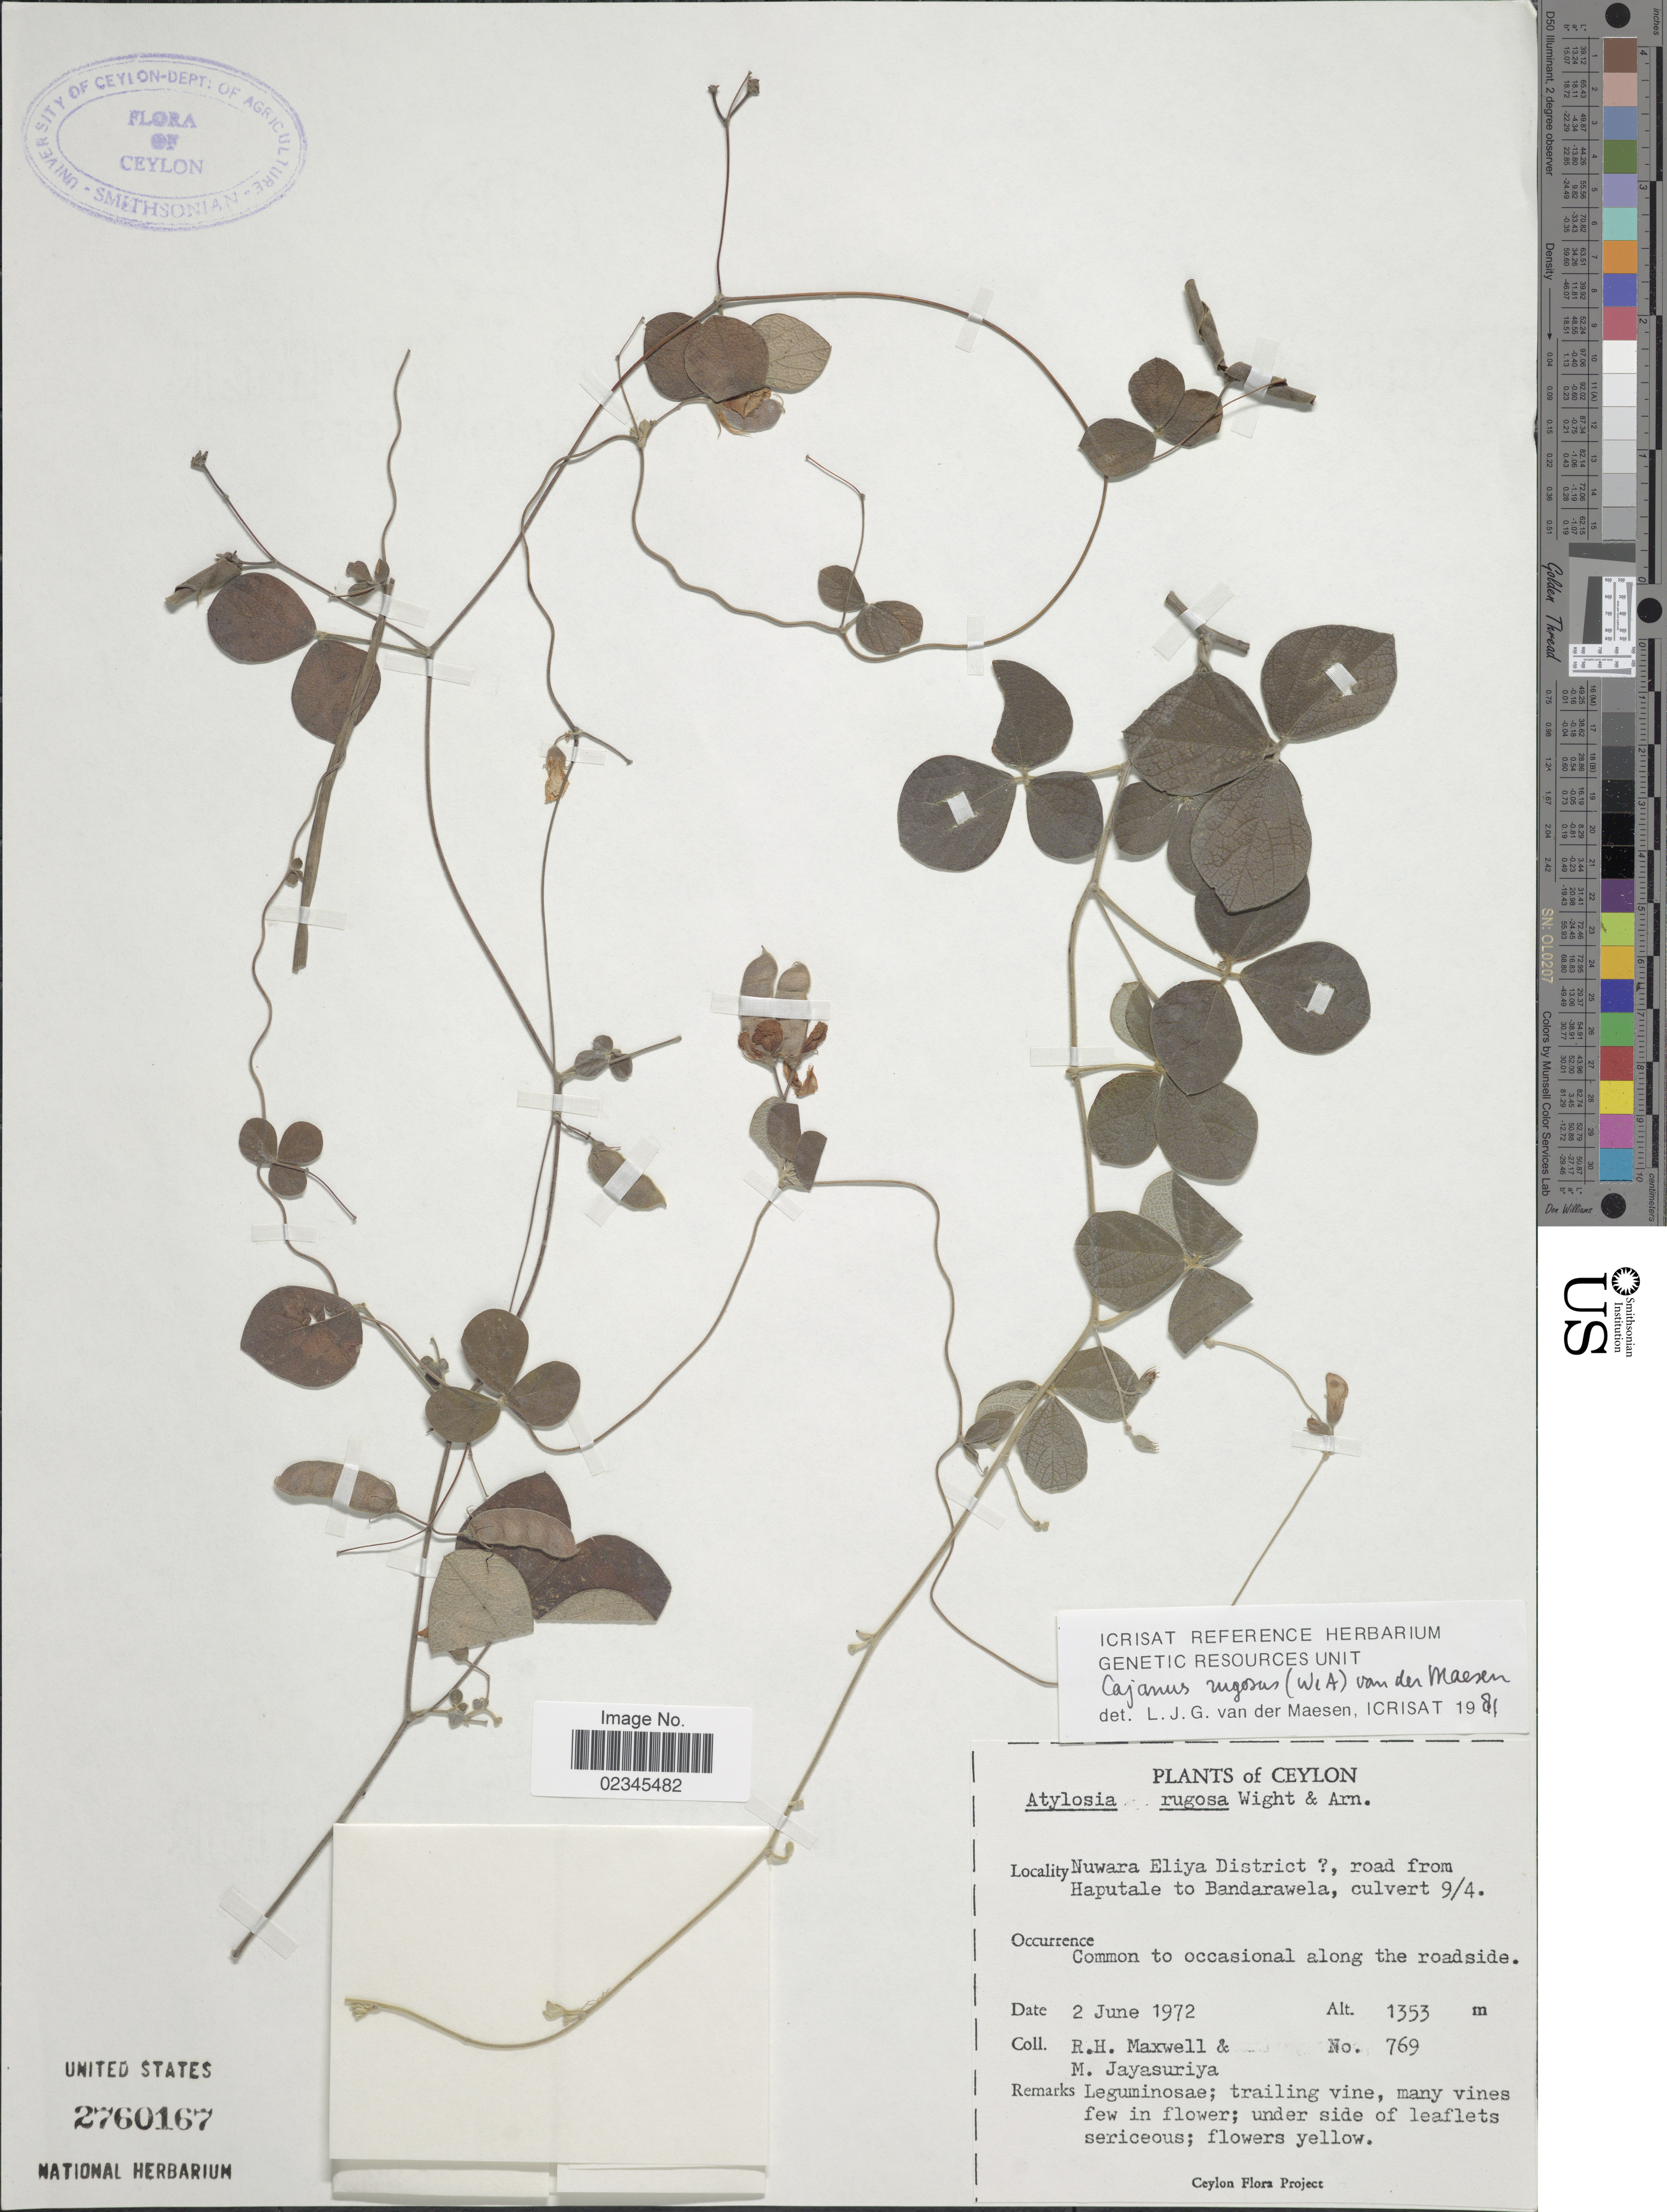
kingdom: Plantae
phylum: Tracheophyta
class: Magnoliopsida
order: Fabales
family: Fabaceae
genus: Cajanus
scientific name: Cajanus rugosus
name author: (Wight & Arn.) Maesen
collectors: R. Maxwell & M. Jayasuriya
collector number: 769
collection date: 1972-06-02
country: Sri Lanka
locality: Ceylon. Nuwara Eliya District [unsure placement], road from Haputale to Bandarawela, culvert 9/4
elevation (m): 1353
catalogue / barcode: US 2760167